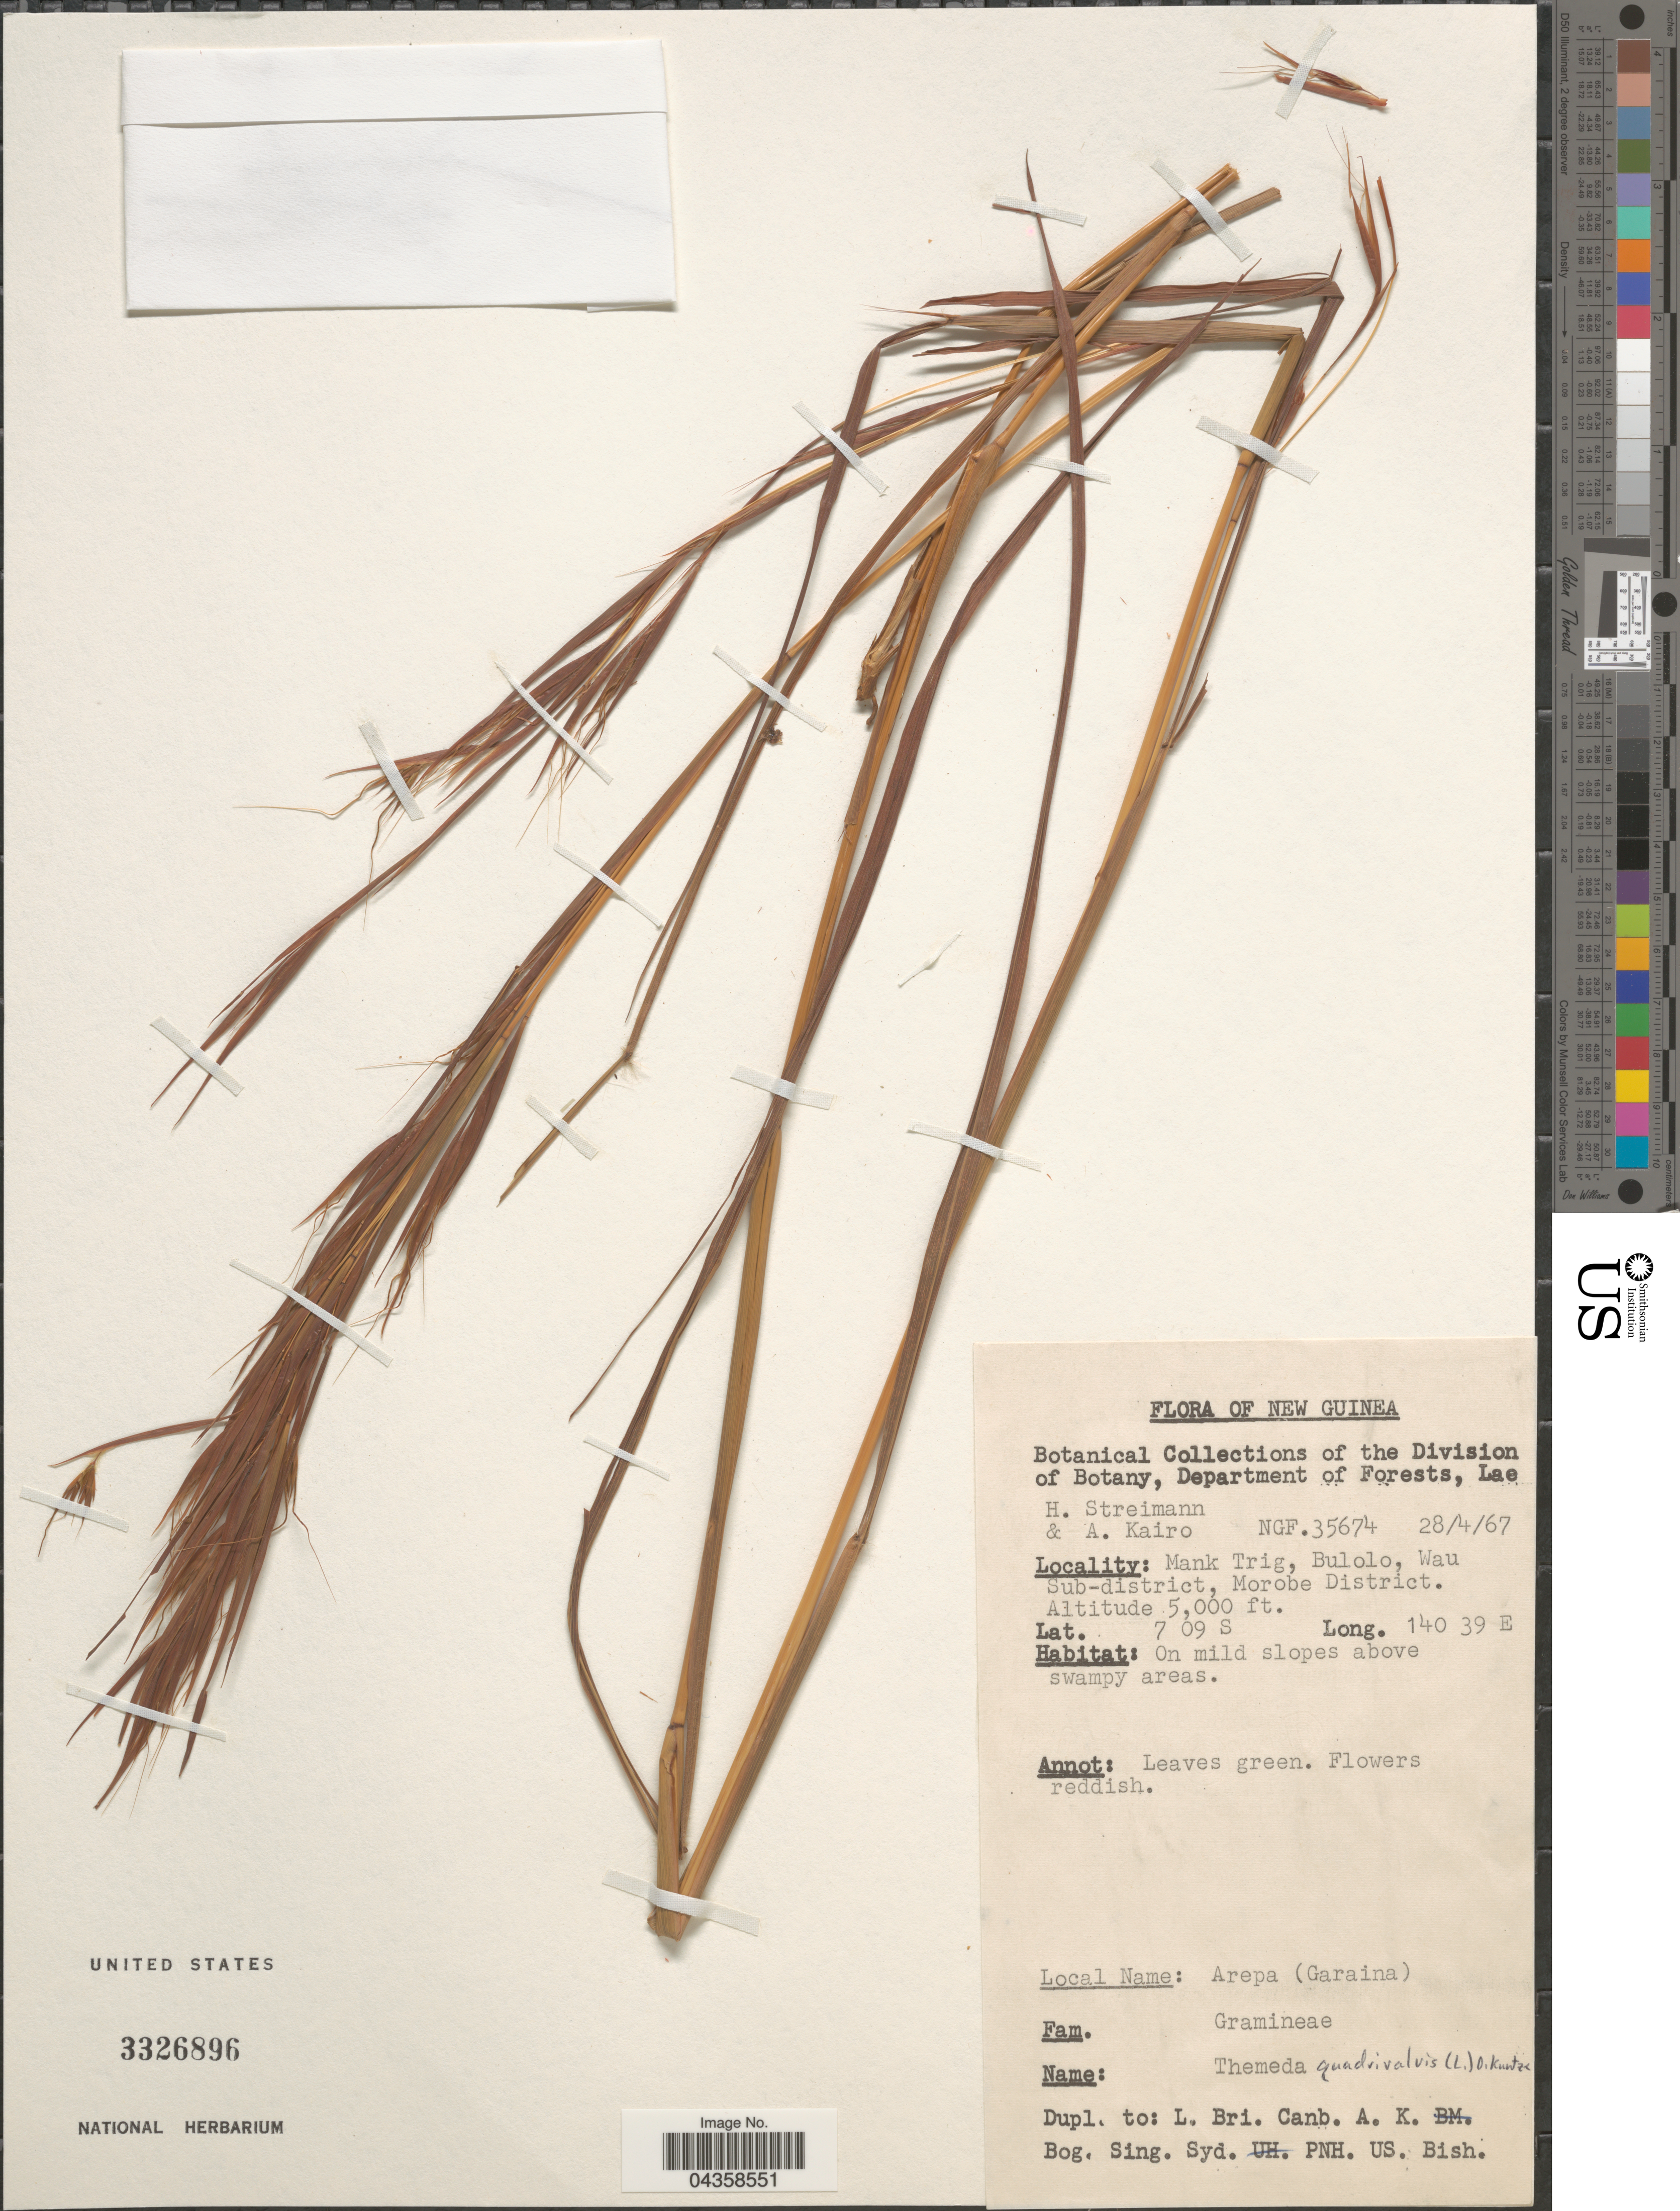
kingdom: Plantae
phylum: Tracheophyta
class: Liliopsida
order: Poales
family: Poaceae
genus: Themeda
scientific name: Themeda quadrivalvis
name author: (L.) Kuntze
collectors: H. Streimann & A. Kairo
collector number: NGF. 35674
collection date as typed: Transcribed d/m/y: 28/4/67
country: Papua New Guinea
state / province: Morobe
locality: New Guinea. Mank Trig, Bulolo, Wau Sub-district, Morobe District. On mild slopes above swampy areas.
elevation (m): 1524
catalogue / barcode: US 3326896